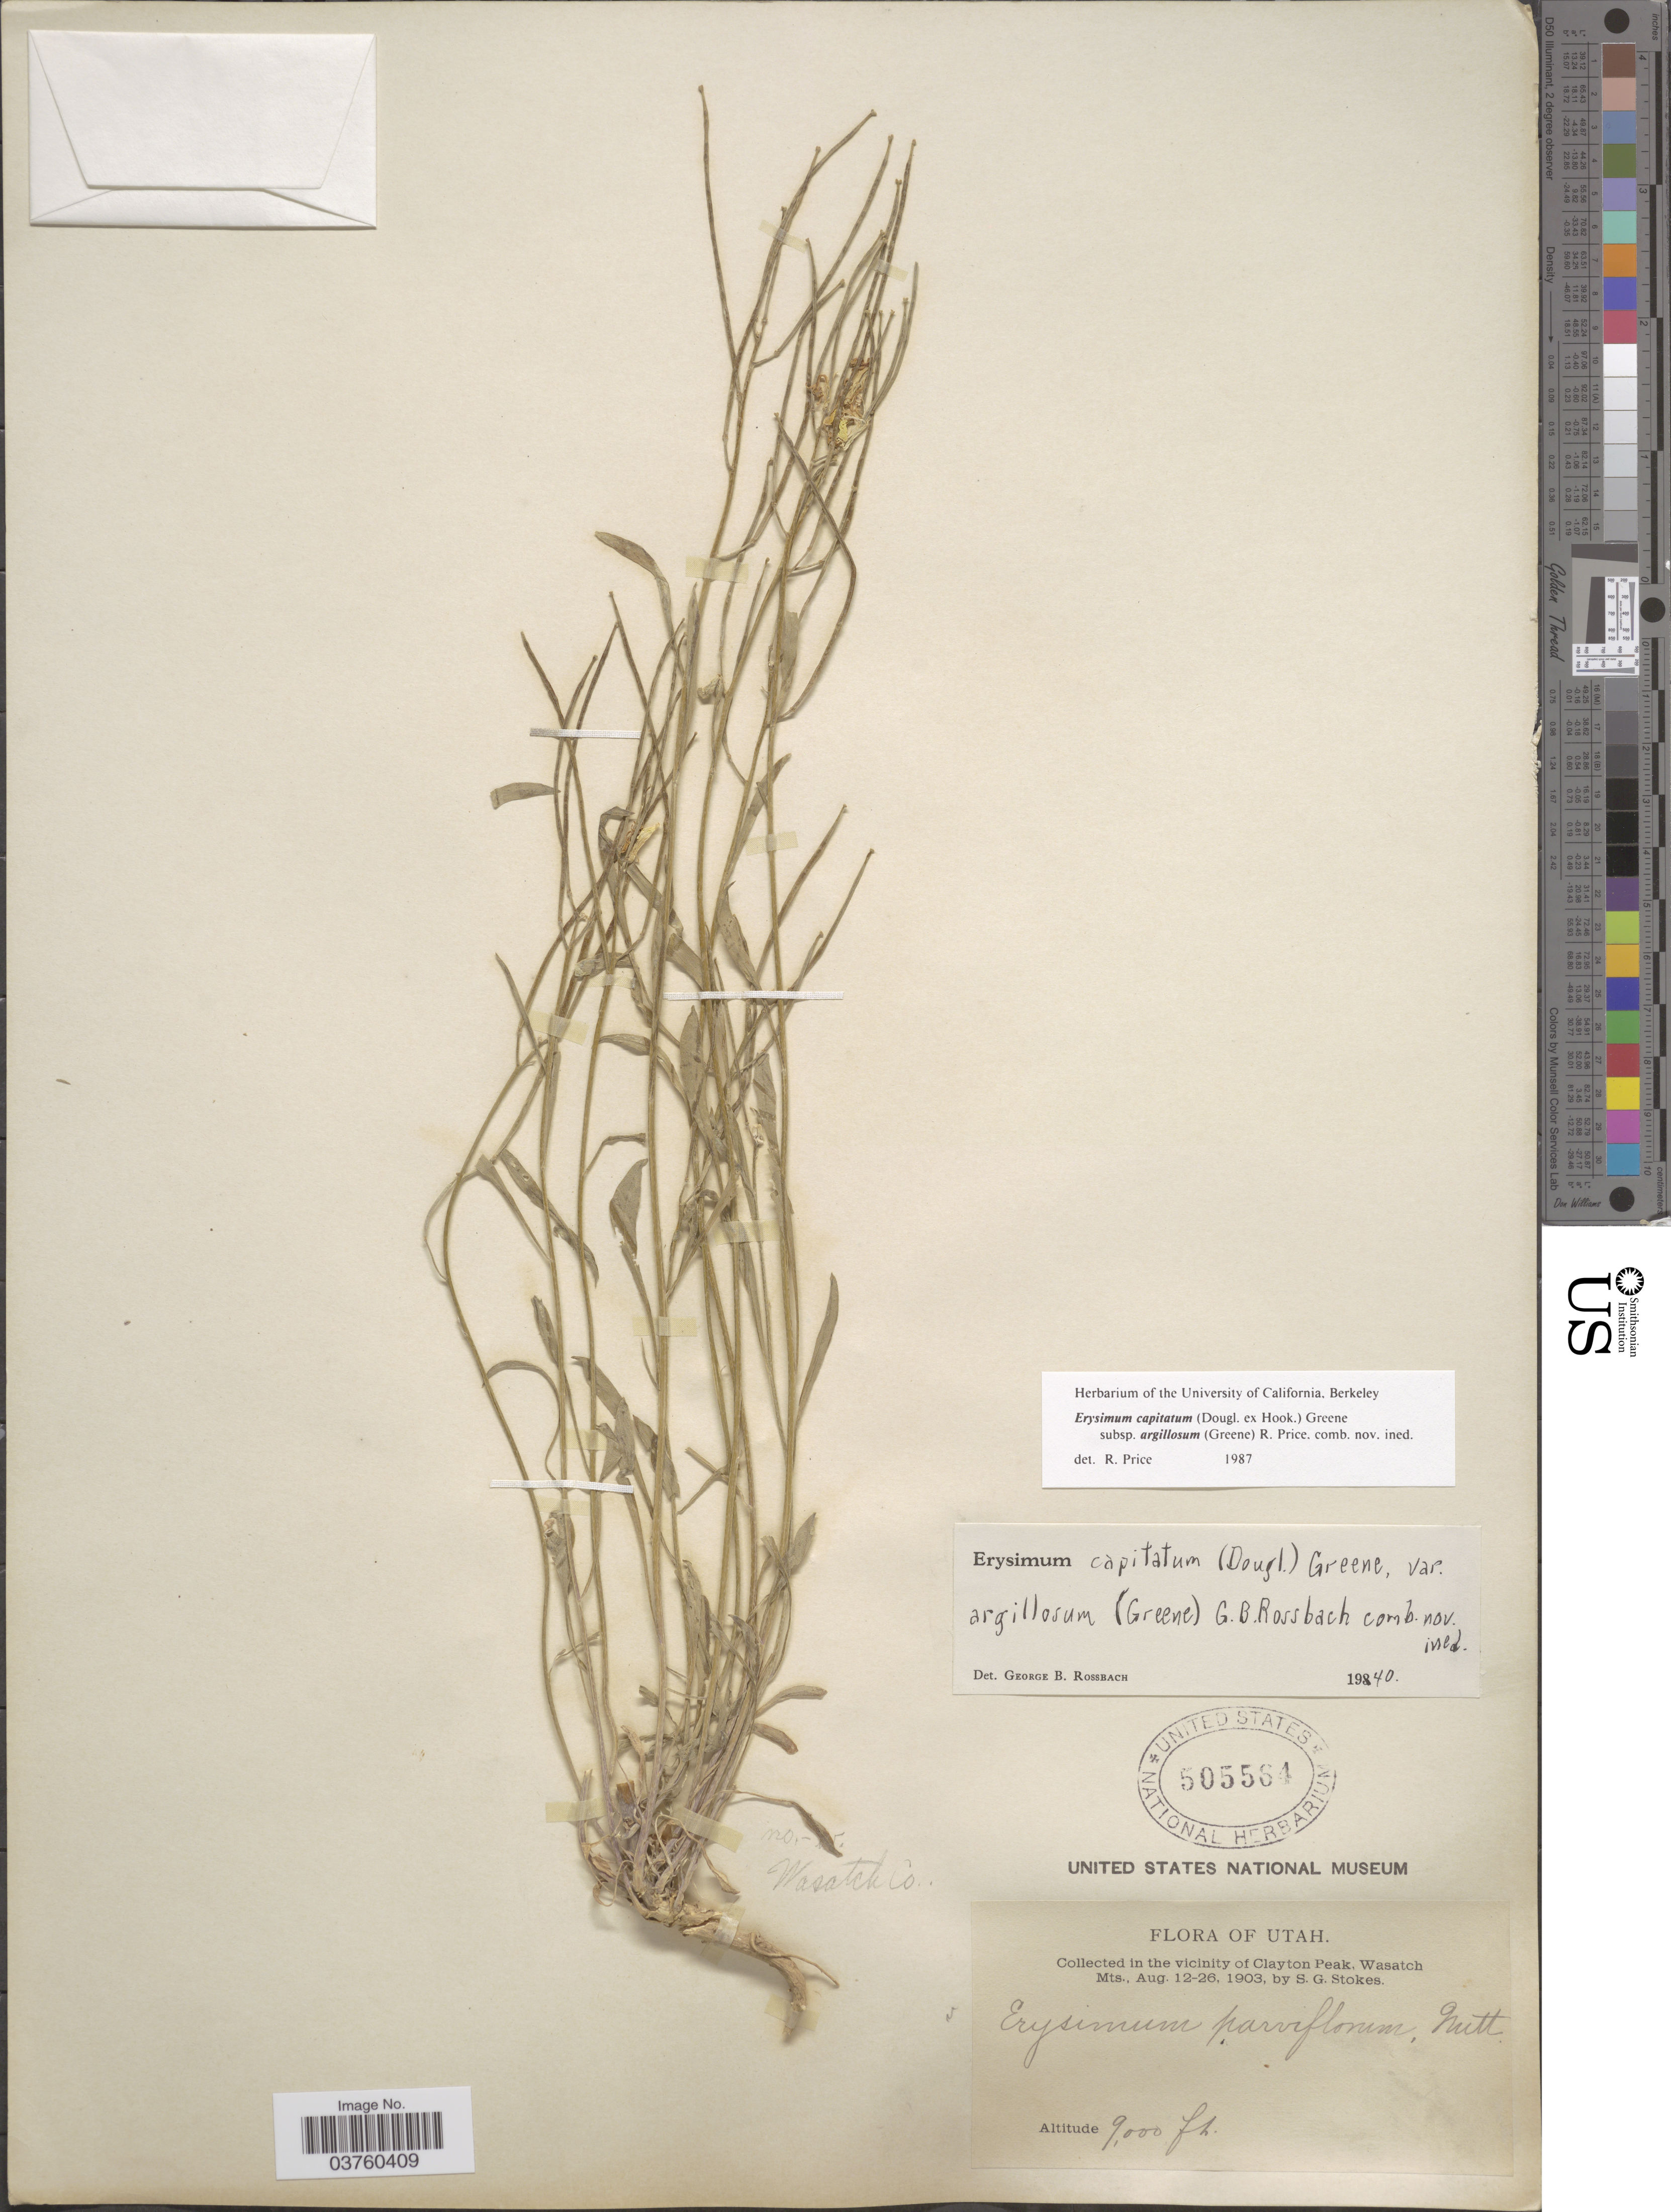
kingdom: Plantae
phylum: Tracheophyta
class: Magnoliopsida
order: Brassicales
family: Brassicaceae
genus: Erysimum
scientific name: Erysimum capitatum subsp. argillosum (Greene) R.A. Price comb. nov. ined.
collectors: S. G. Stokes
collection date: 1903-08-12/1903-08-26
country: United States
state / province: Utah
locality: Wasatch Co. In the vicinity of Clayton Peak, Wasatch Mts.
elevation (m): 2743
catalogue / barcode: US 505564